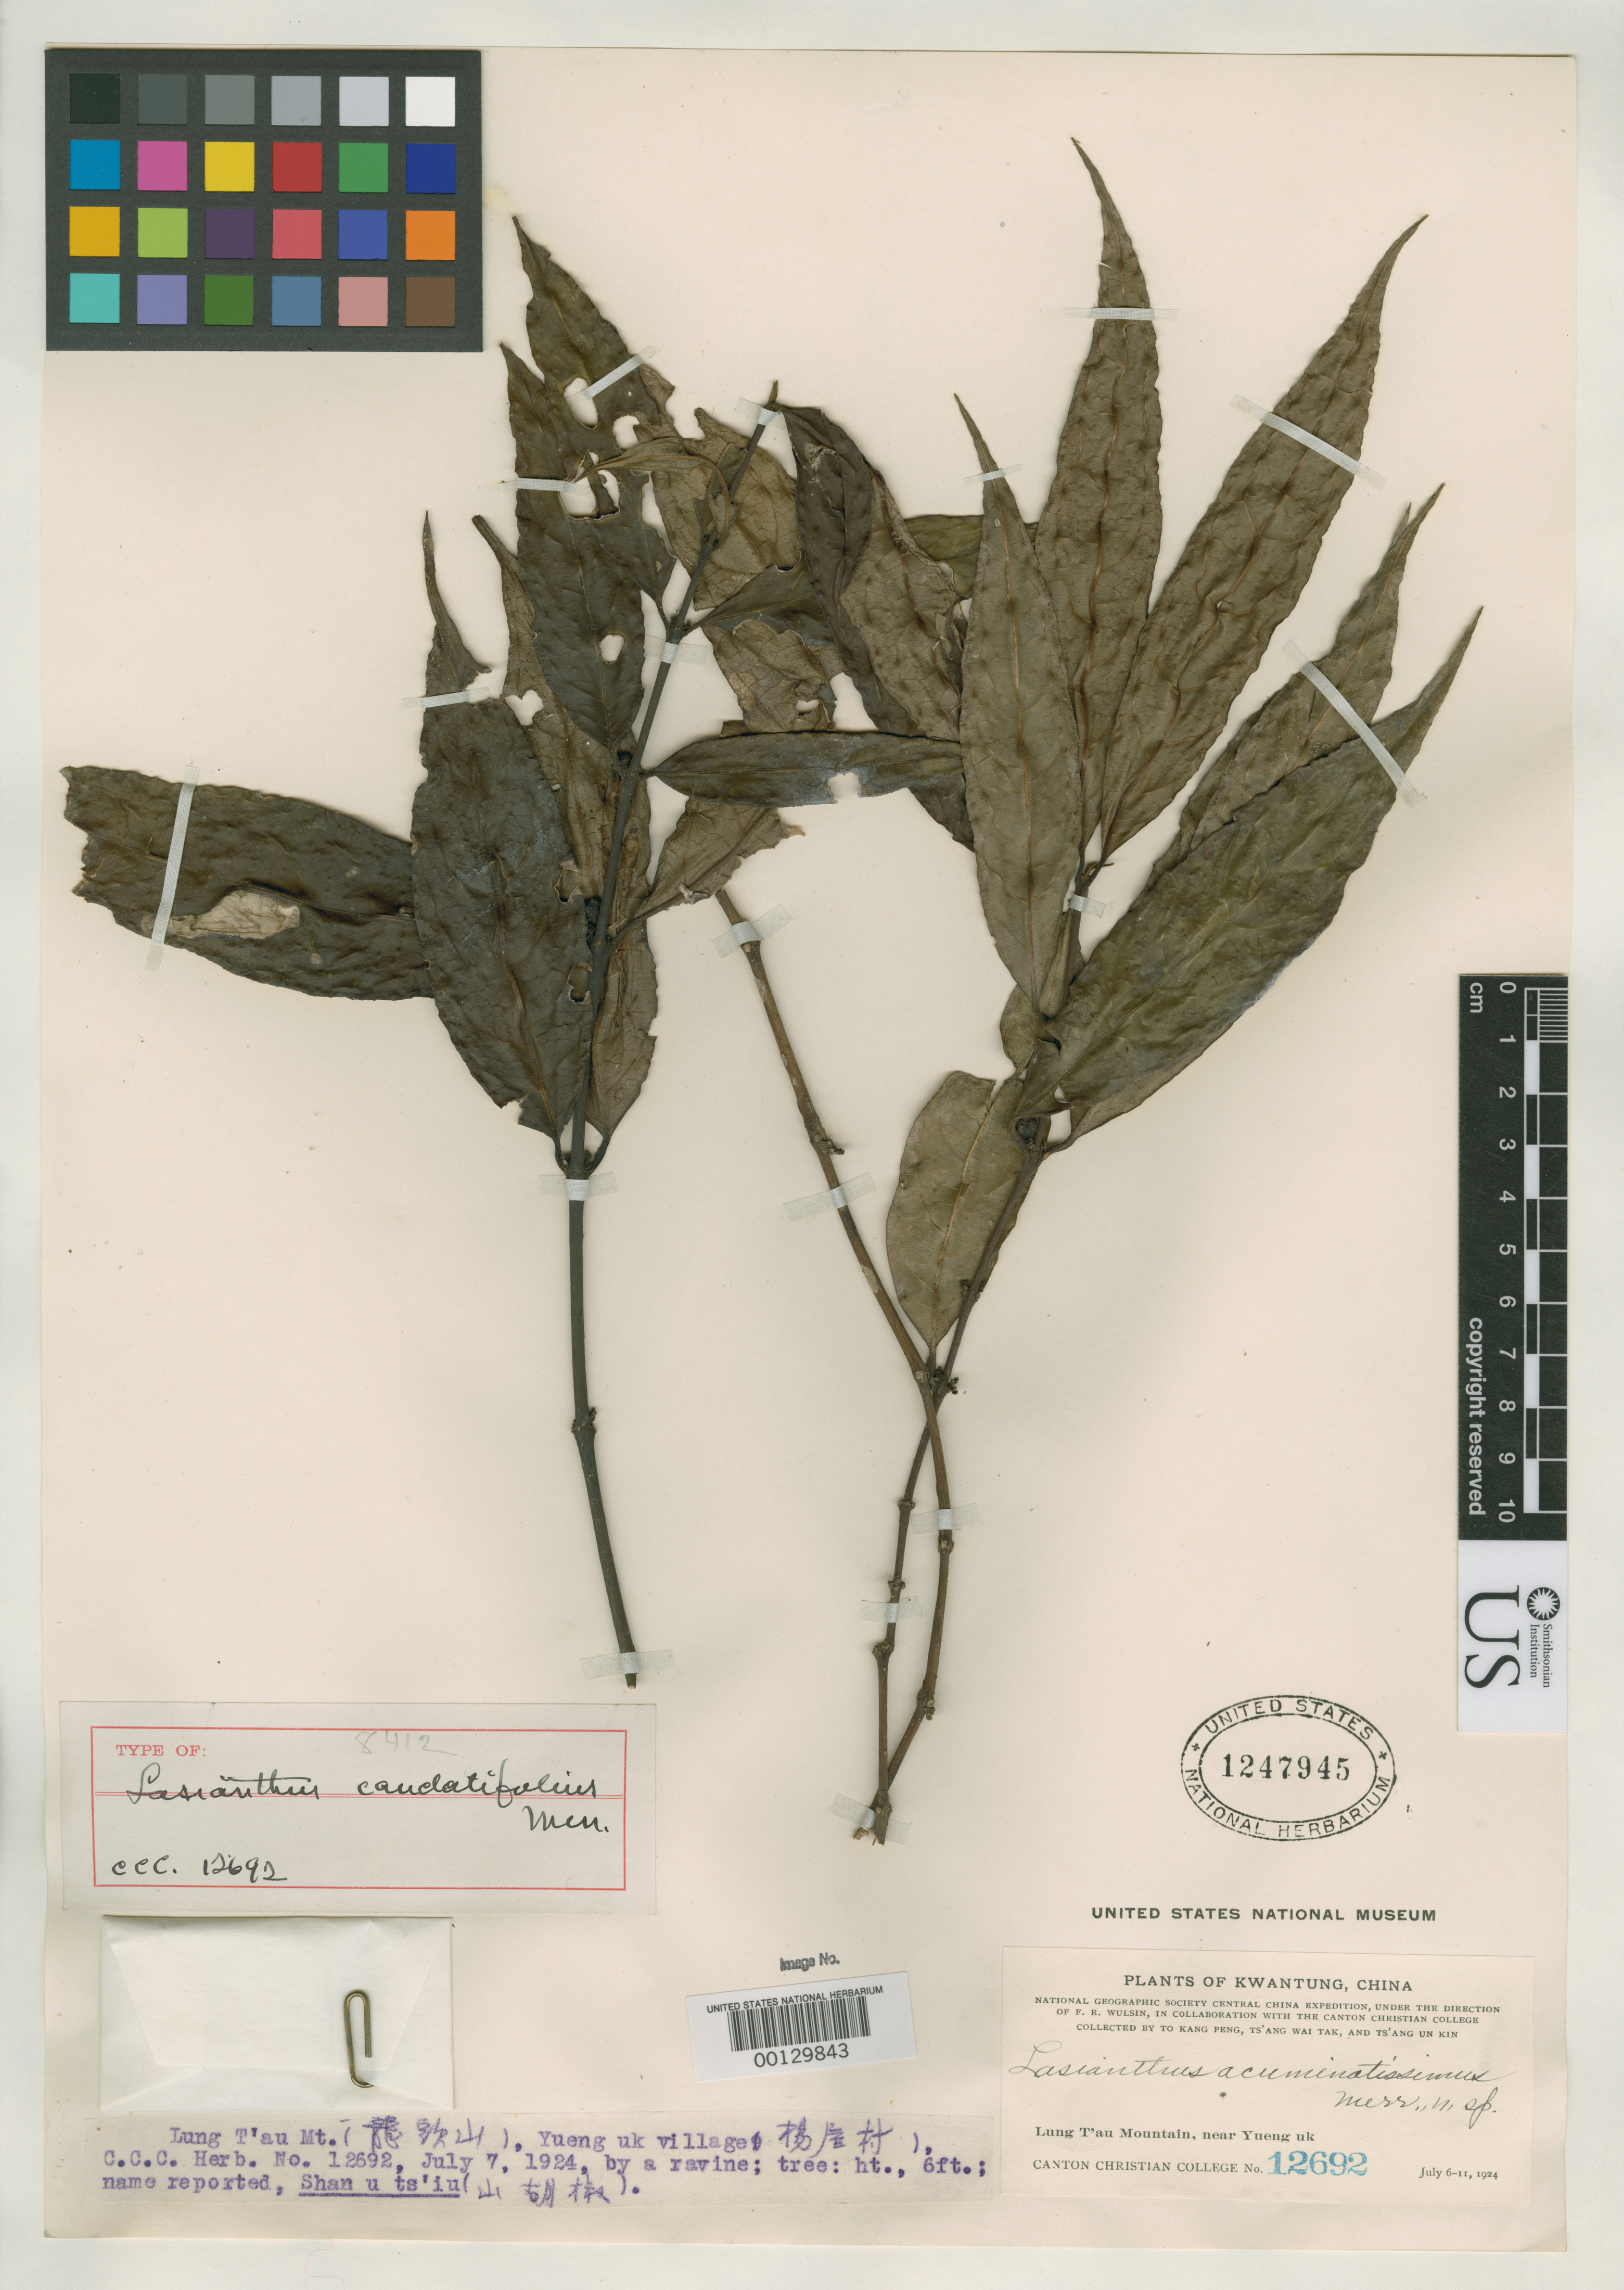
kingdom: Plantae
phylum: Tracheophyta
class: Magnoliopsida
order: Gentianales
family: Rubiaceae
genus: Lasianthus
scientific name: Lasianthus caudatifolius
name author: Merr.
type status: Holotype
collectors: Kang Peng To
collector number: C.C.C. 12692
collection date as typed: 07 Jul 1924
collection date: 1924-07-07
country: China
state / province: Guangdong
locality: Lung T'au Mt., near Yueng Uk.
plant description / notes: Introduction (p. 3) indicates holotypes from this publication are at US: "The study set of these collections is deposited in the Herbarium of the University of California, but the actual types of those species based on the Wulsin Expedition collections are in the United States National Herbarium." Merrill surely intended this specimen (To et al. 12692) as the holotype, but cites a second collection without explicitly indicating which is the type: "The same species is apparently represented by Levine & McClure's no. 6915 from Wa Shui Tai". The first collection cited is a Wulsin Expedition collection (and the US sheet bears Merrill's "TYPE OF:" annotation label as with the other holotypes from this publication) and is here interpreted as the type.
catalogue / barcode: US 1247945